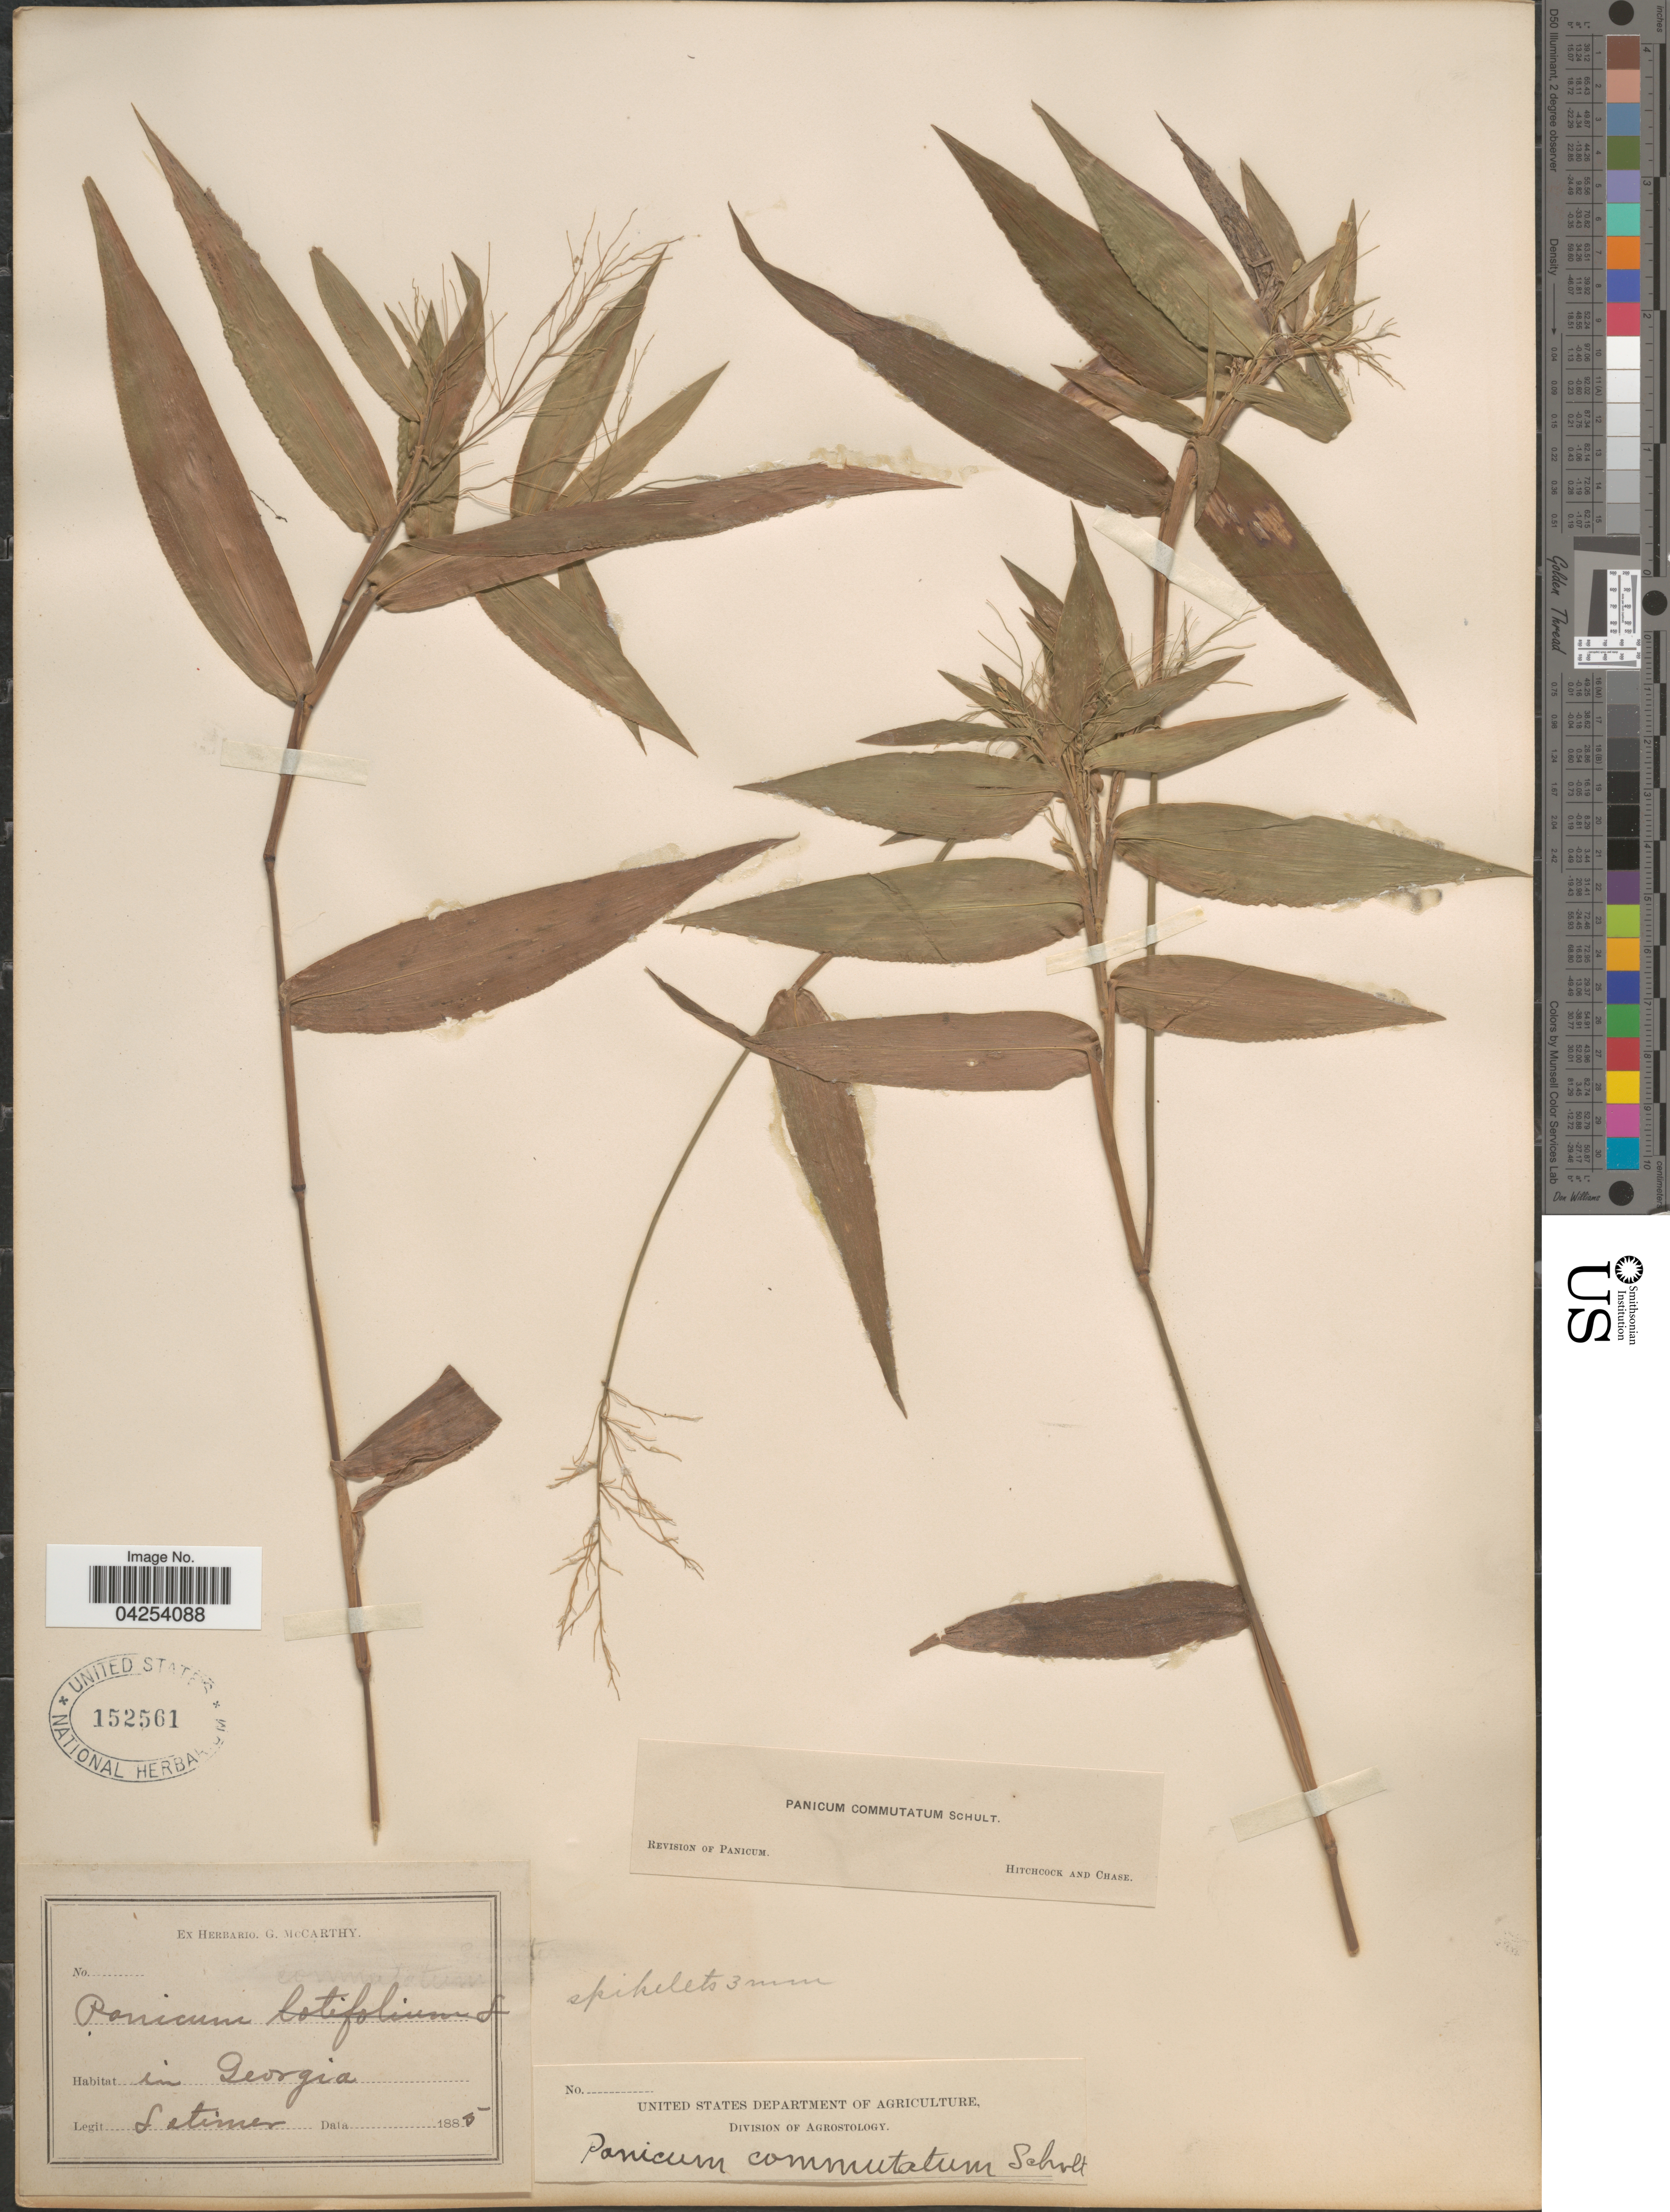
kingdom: Plantae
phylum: Tracheophyta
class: Liliopsida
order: Poales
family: Poaceae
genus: Dichanthelium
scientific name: Dichanthelium commutatum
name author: (Schult.) Gould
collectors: A. Latimer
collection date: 1885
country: United States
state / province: Georgia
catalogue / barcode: US 152561